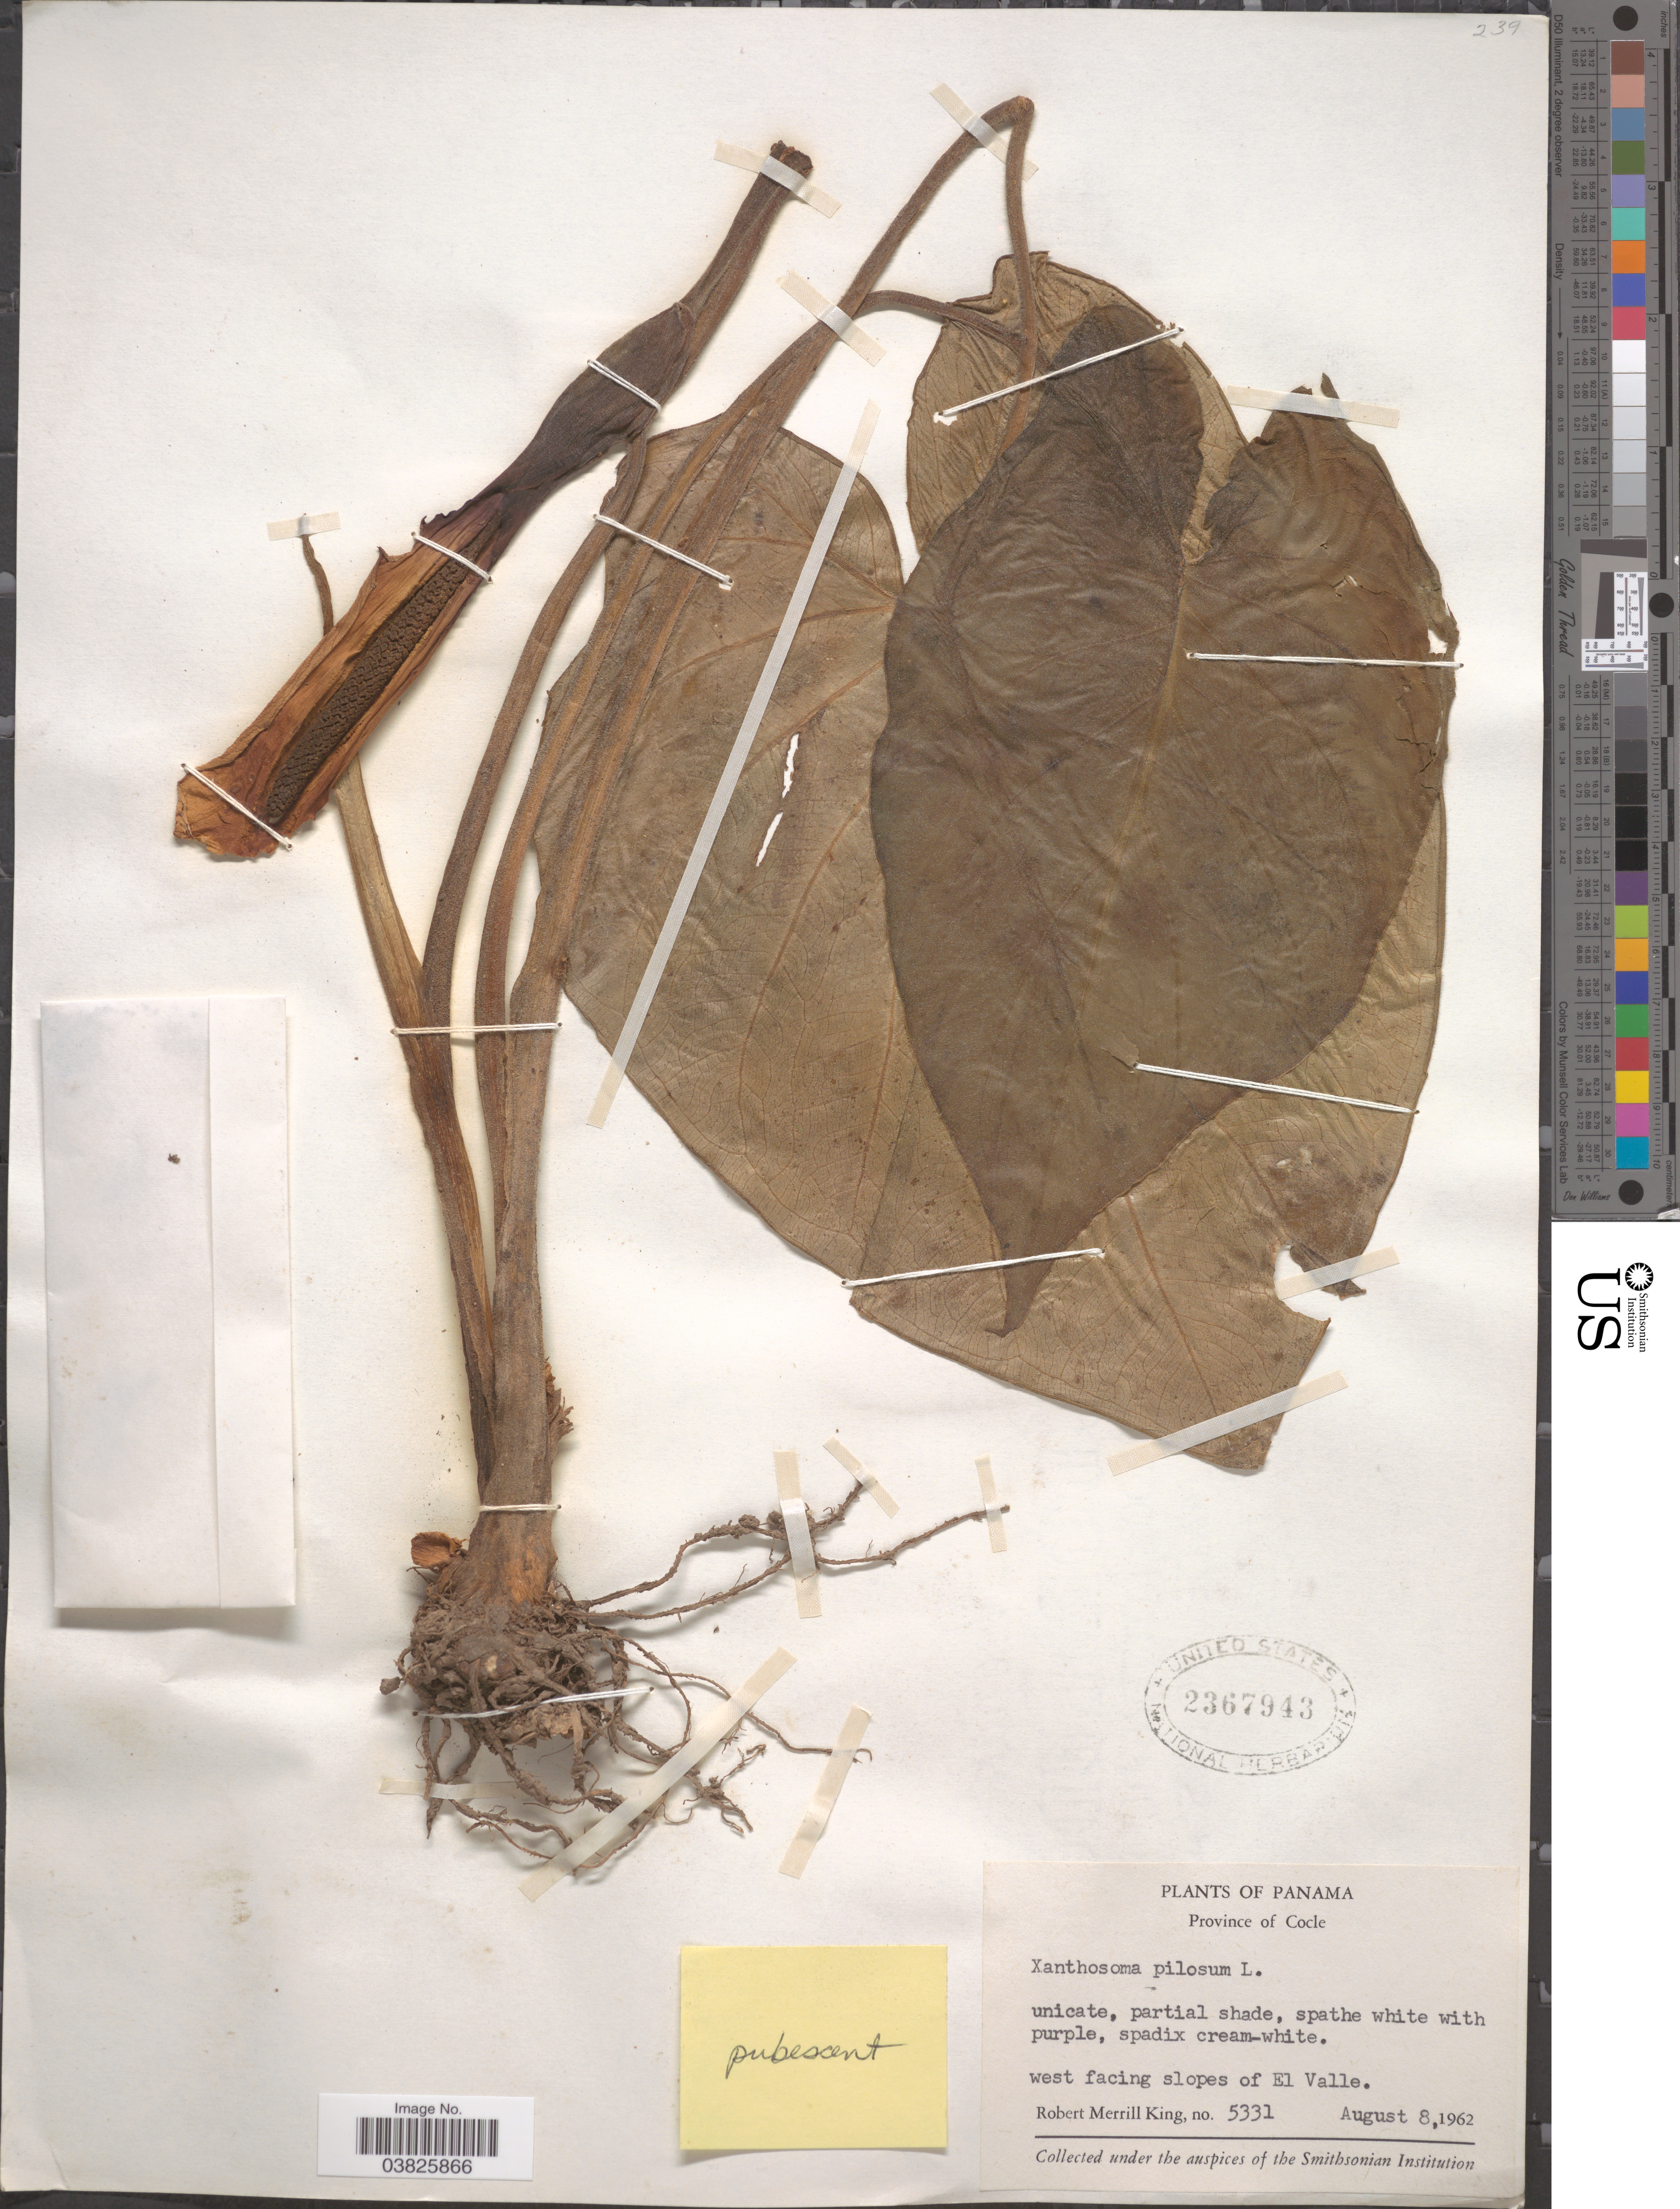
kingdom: Plantae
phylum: Tracheophyta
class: Liliopsida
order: Alismatales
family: Araceae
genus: Xanthosoma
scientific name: Xanthosoma pilosum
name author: K. Koch & Augustin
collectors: R. M. King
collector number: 5331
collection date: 1962-08-08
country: Panama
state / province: Cocle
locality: West facing slopes of El Valle.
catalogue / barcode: US 2367943